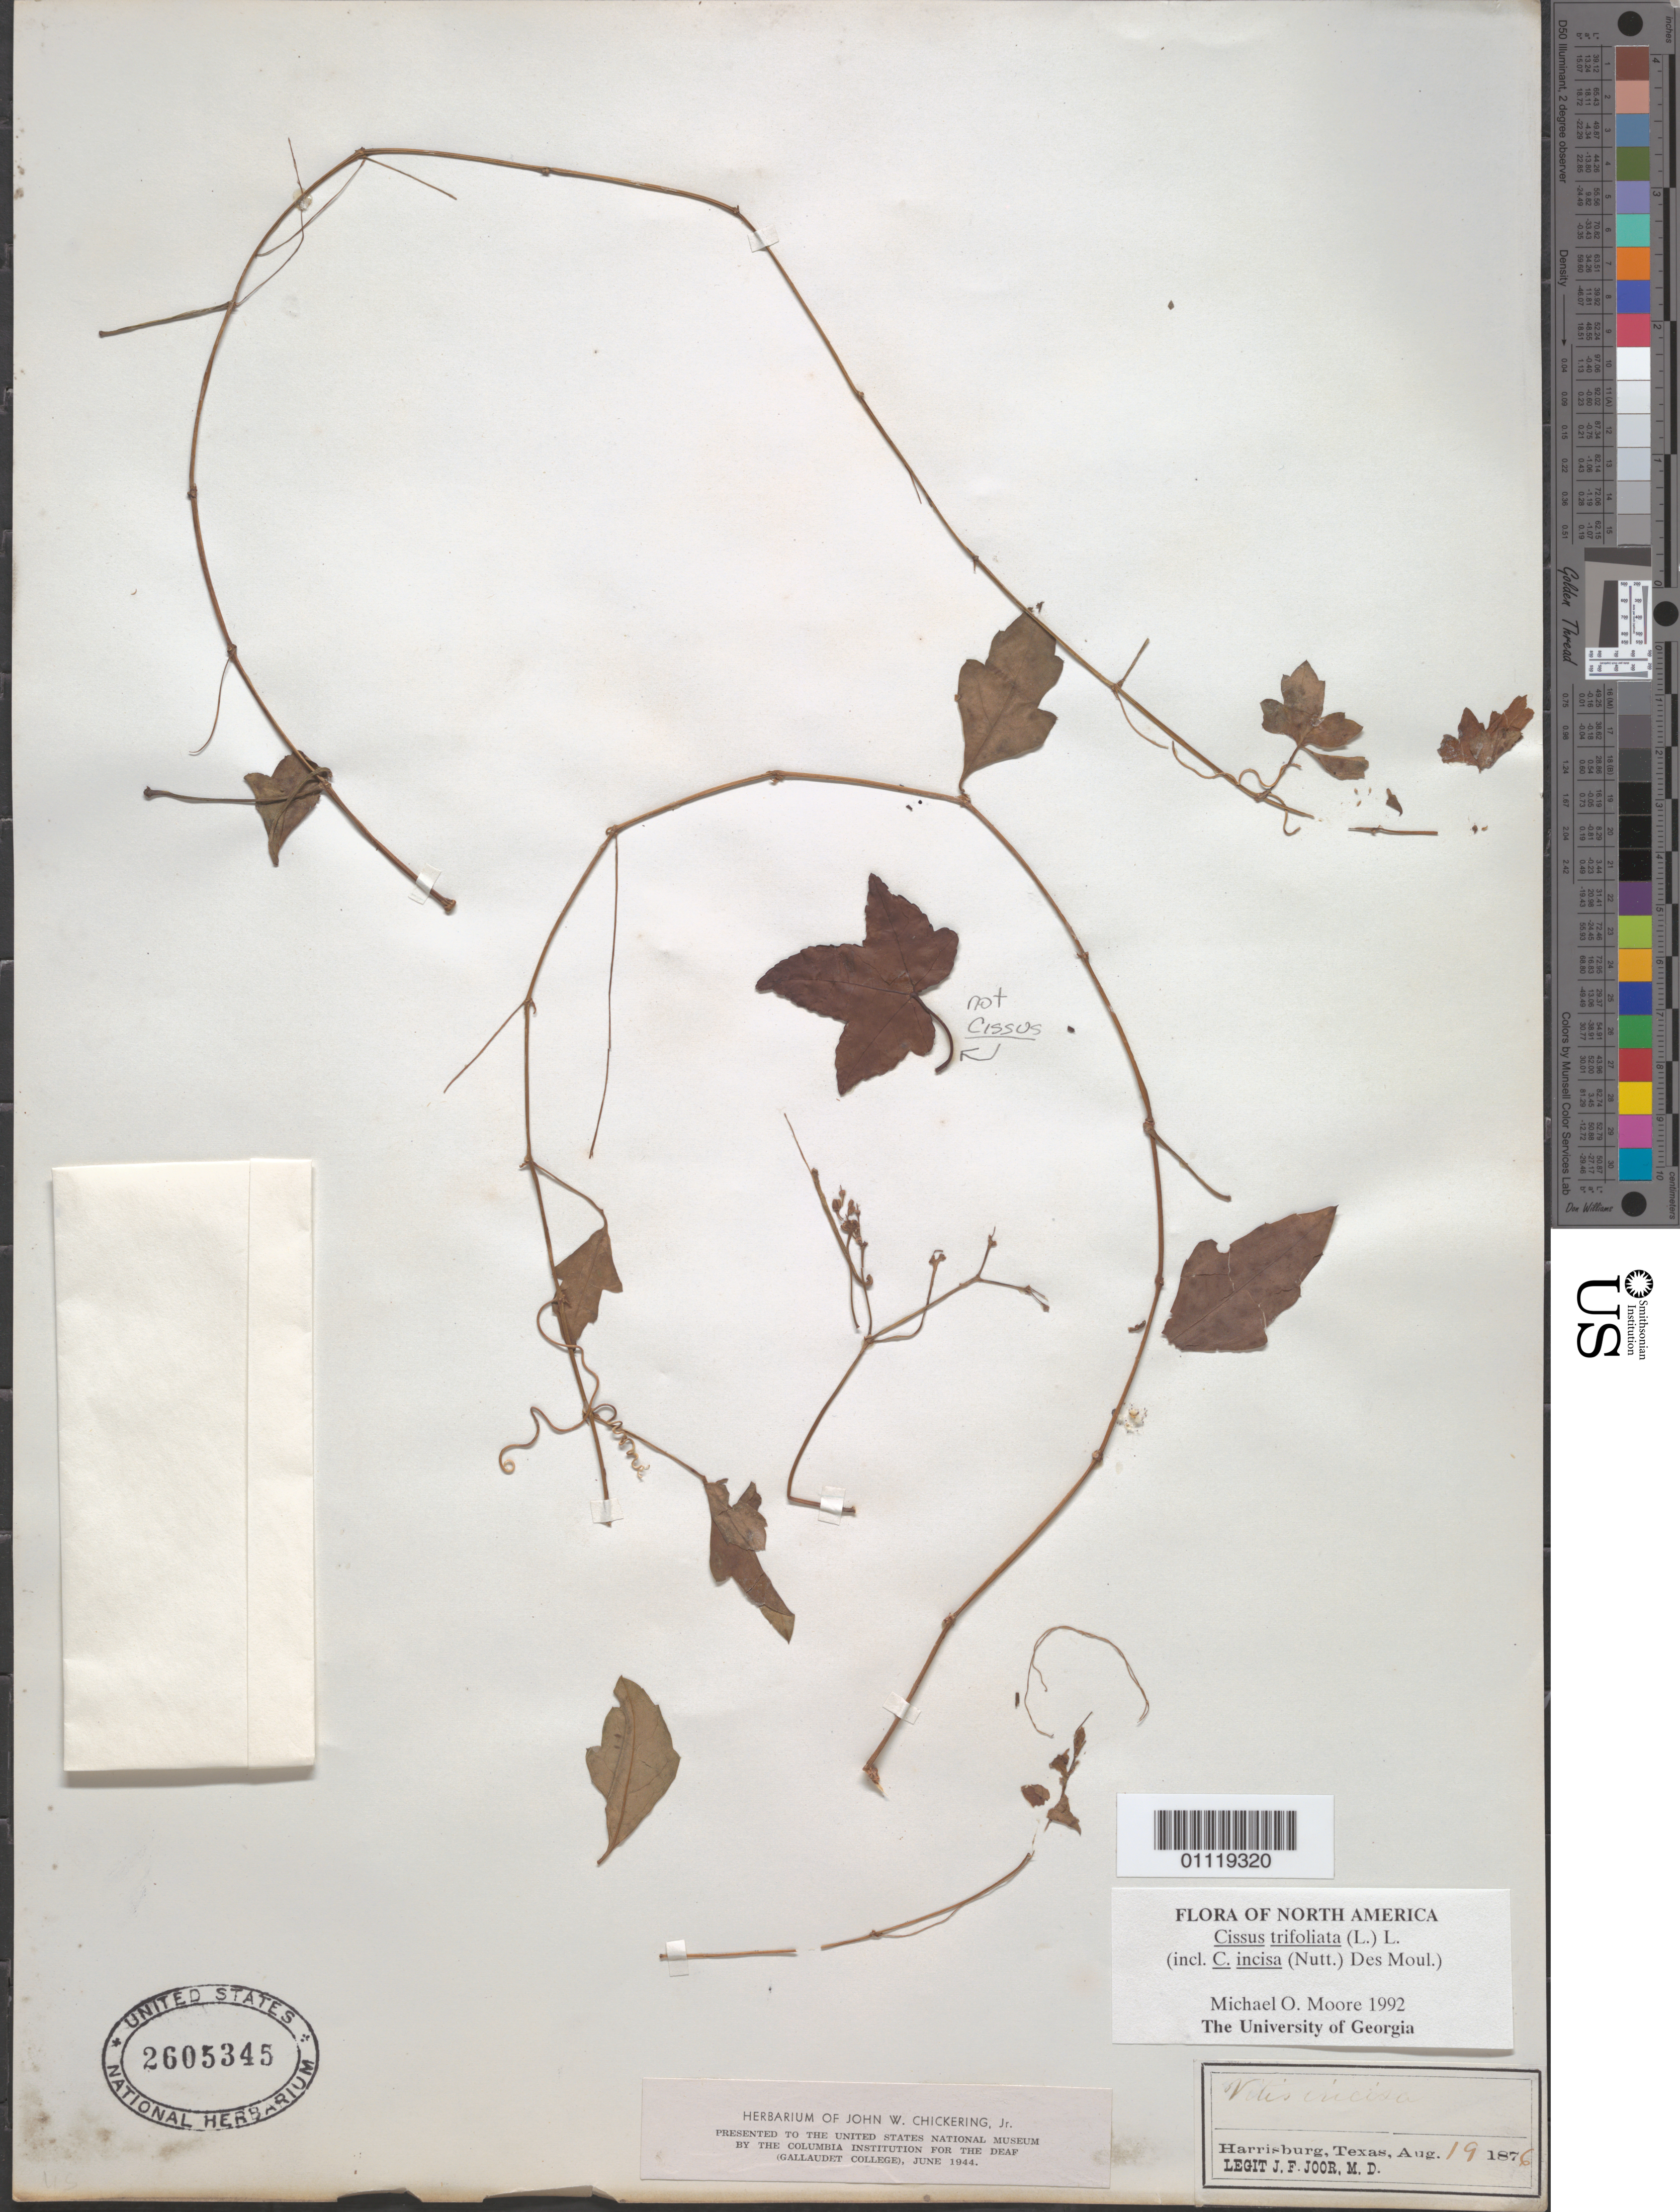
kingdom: Plantae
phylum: Tracheophyta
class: Magnoliopsida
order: Vitales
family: Vitaceae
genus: Cissus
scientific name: Cissus trifoliata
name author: (L.) L.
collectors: ex herb. J.F. Joor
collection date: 1876-08-19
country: United States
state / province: Texas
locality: Harrisburg.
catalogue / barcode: US 2605345